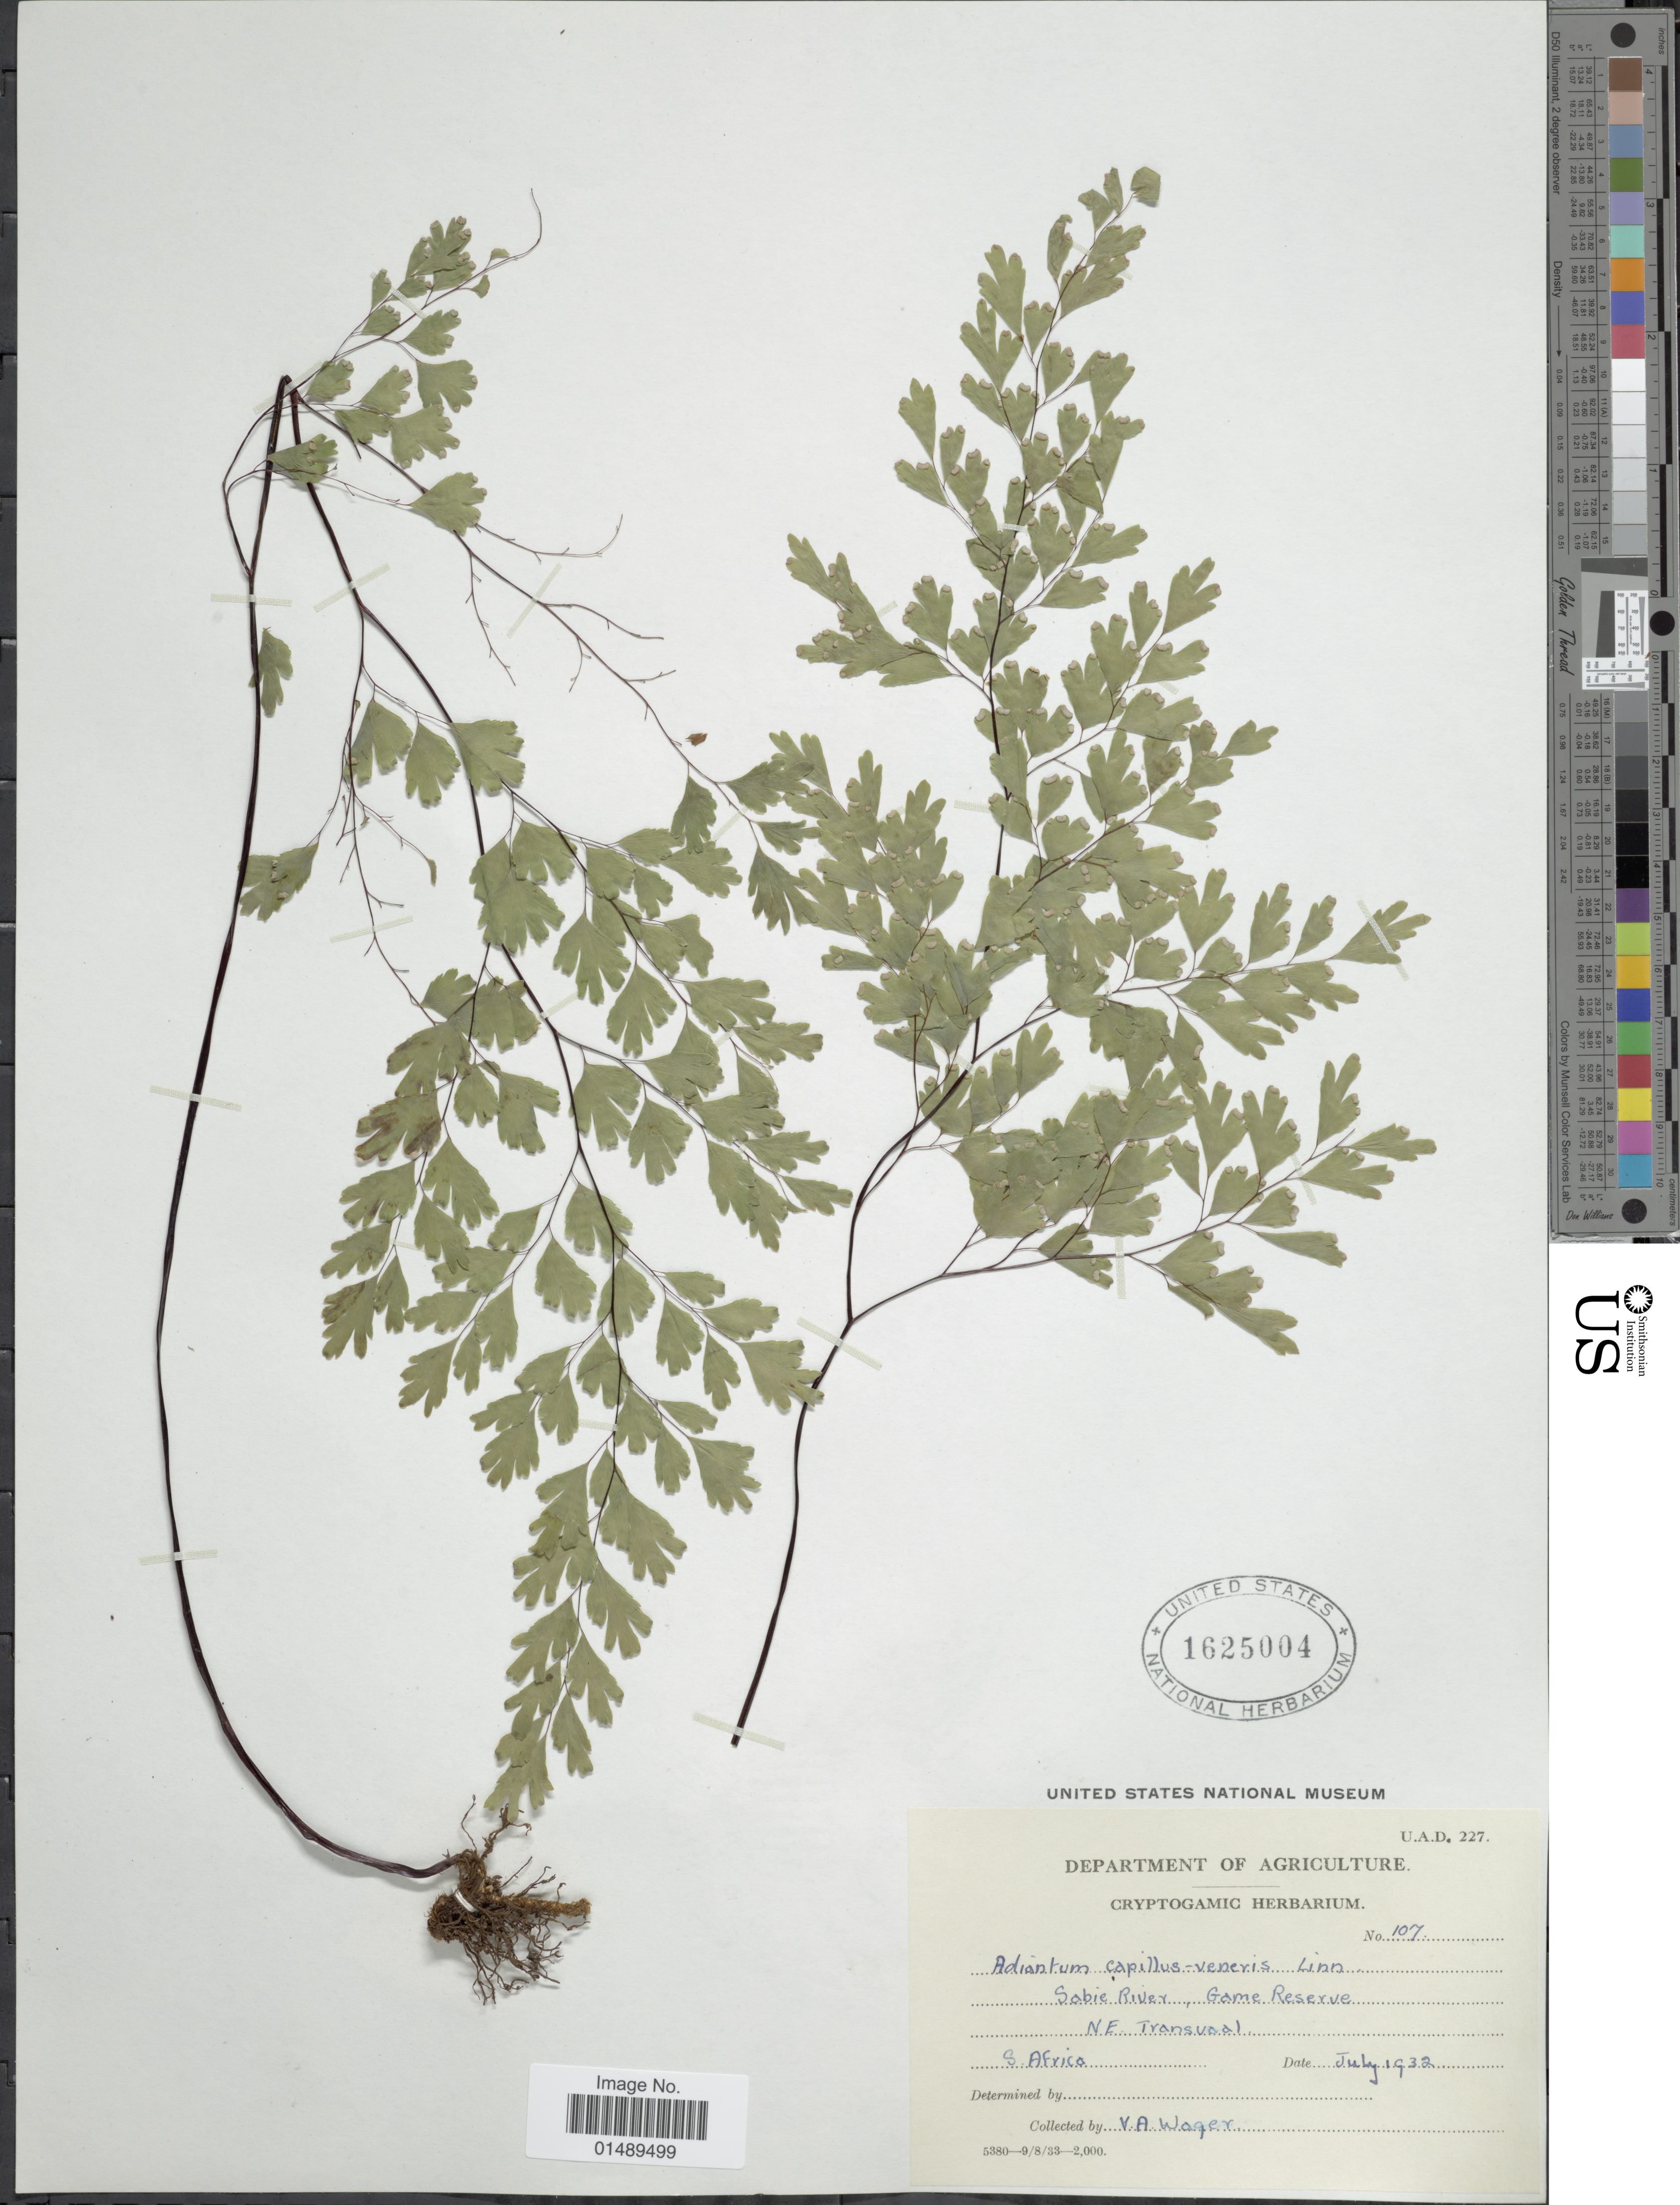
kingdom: Plantae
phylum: Tracheophyta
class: Polypodiopsida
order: Polypodiales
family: Pteridaceae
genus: Adiantum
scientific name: Adiantum capillus-veneris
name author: L.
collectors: V. Wager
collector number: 107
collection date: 1932-07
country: South Africa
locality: Sabie River, Game Reserve, NE Transvaal, S. Africa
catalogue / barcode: US 1625004